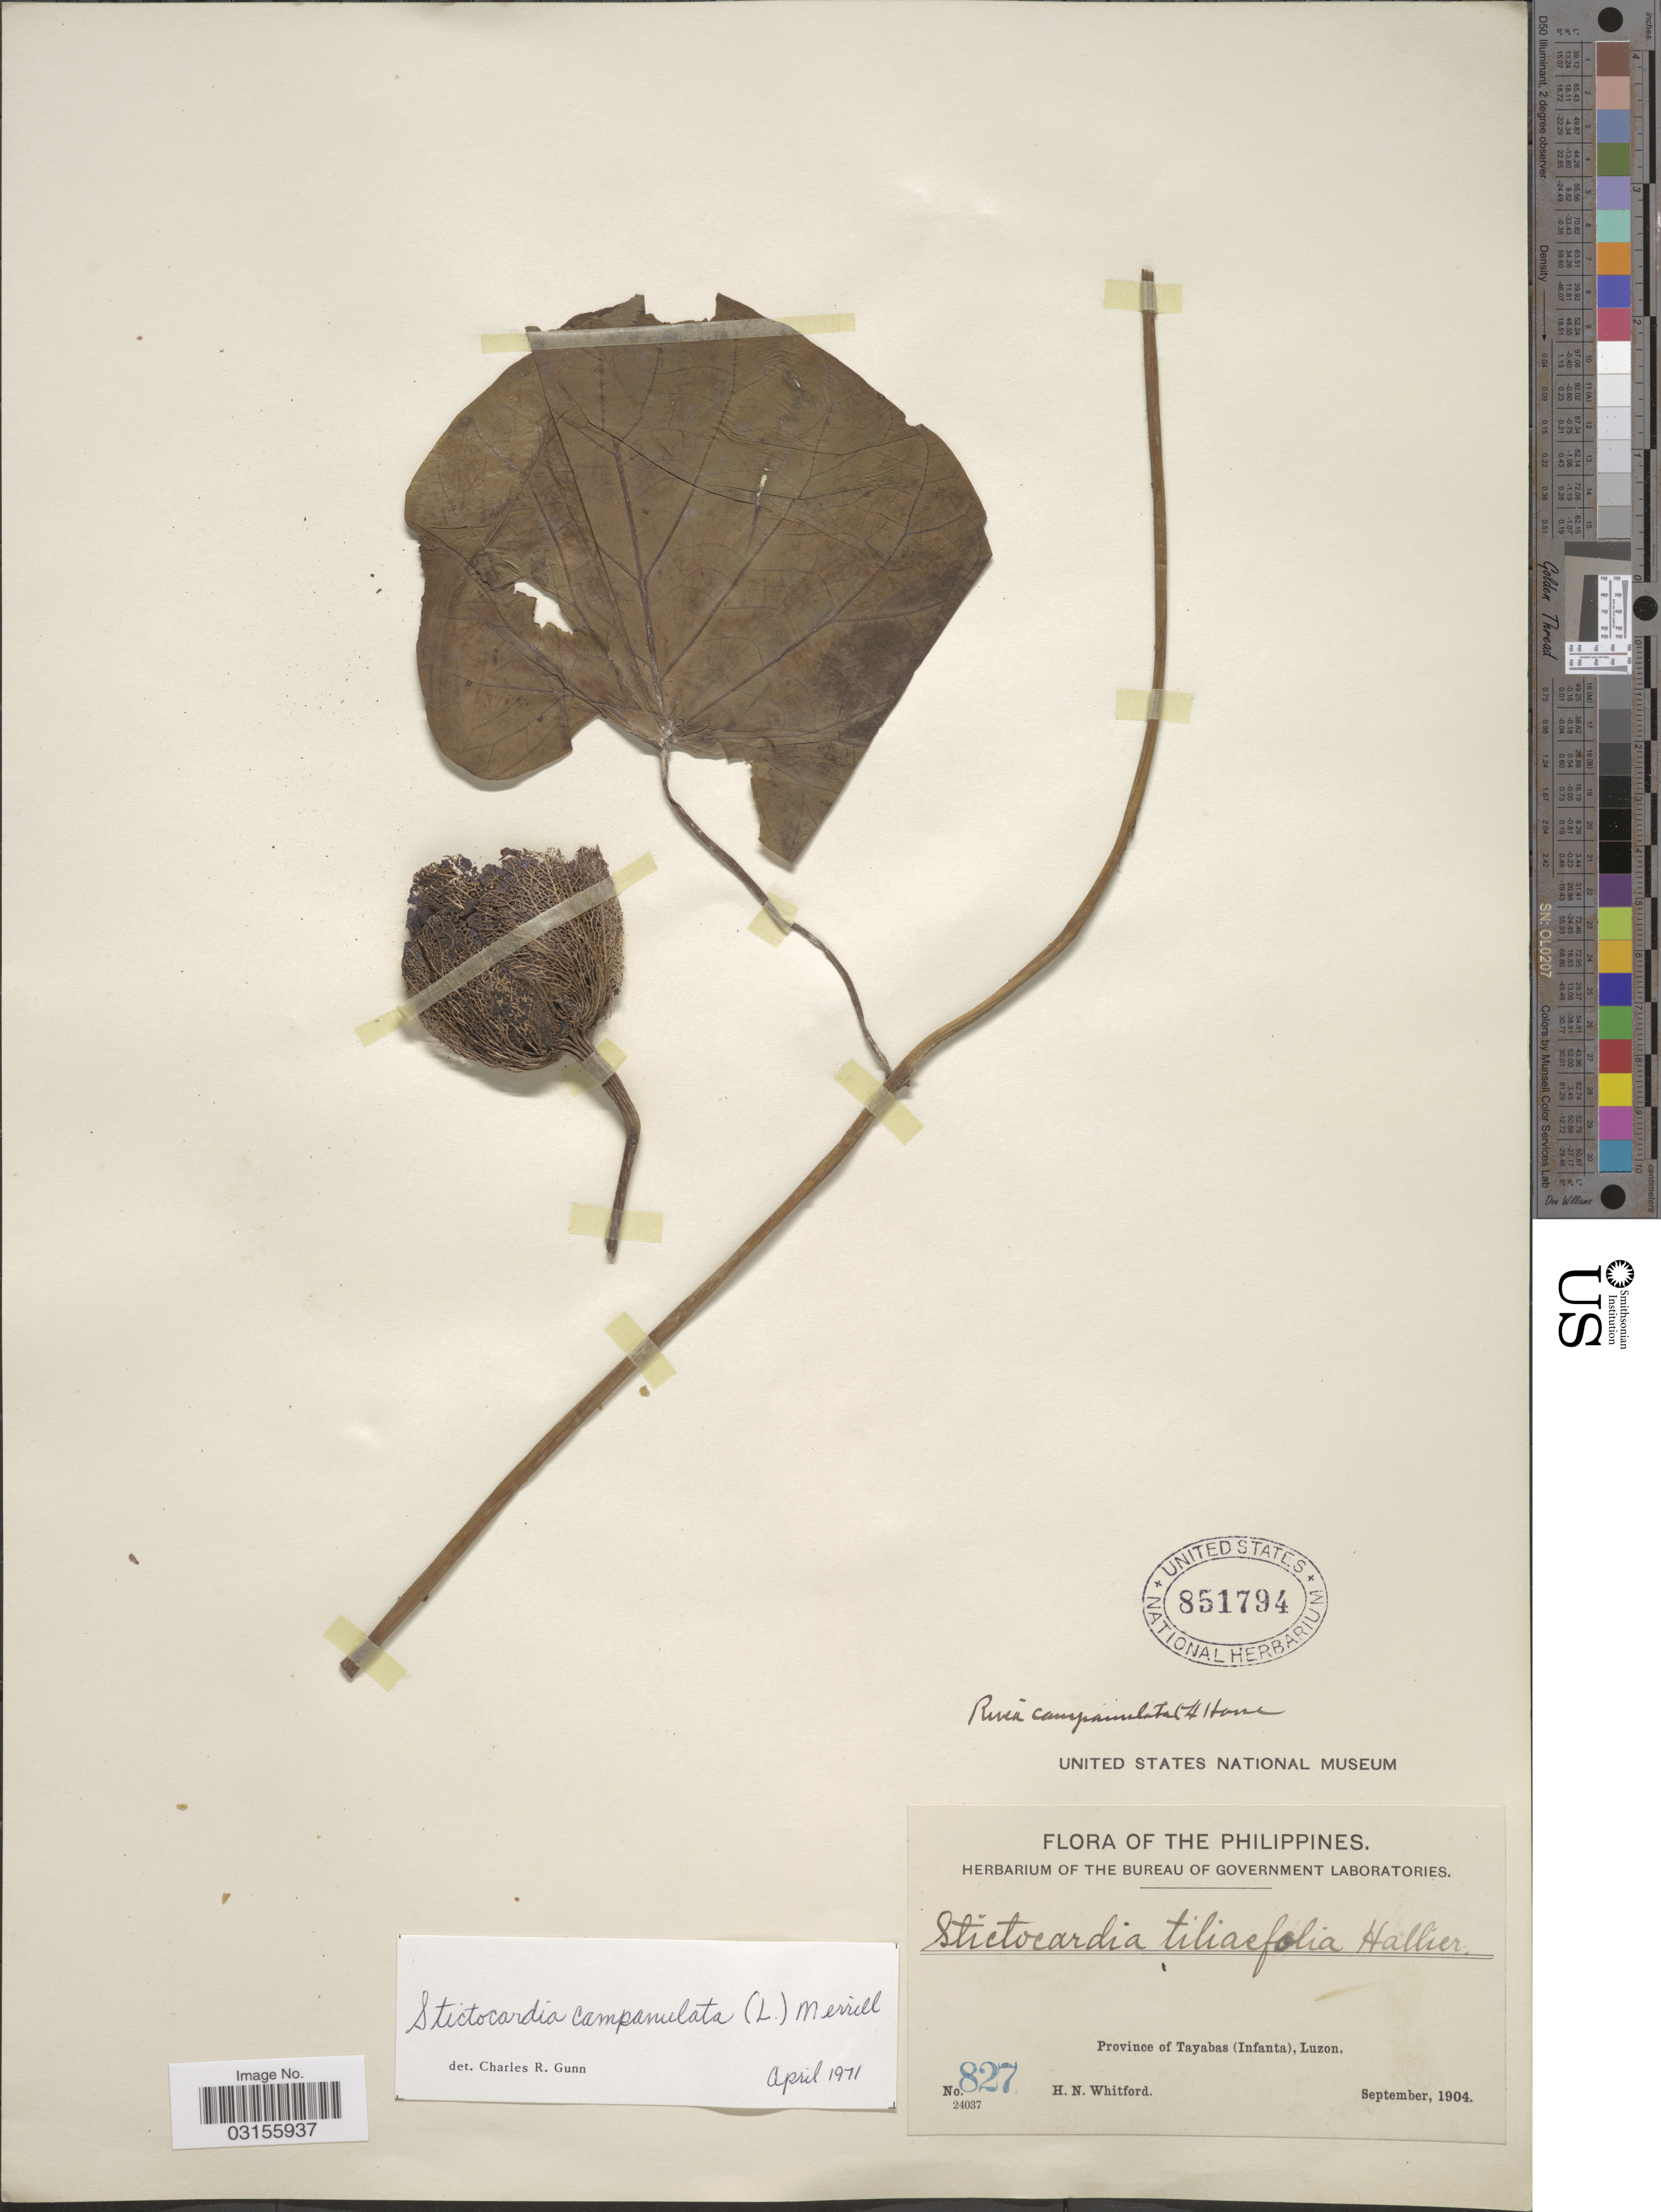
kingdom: Plantae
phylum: Tracheophyta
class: Magnoliopsida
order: Solanales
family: Convolvulaceae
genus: Stictocardia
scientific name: Stictocardia campanulata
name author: Merr.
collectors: H. N. Whitford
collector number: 827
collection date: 1904-09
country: Philippines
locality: Province of Tayabas (Infanta), Luzon.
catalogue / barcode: US 851794